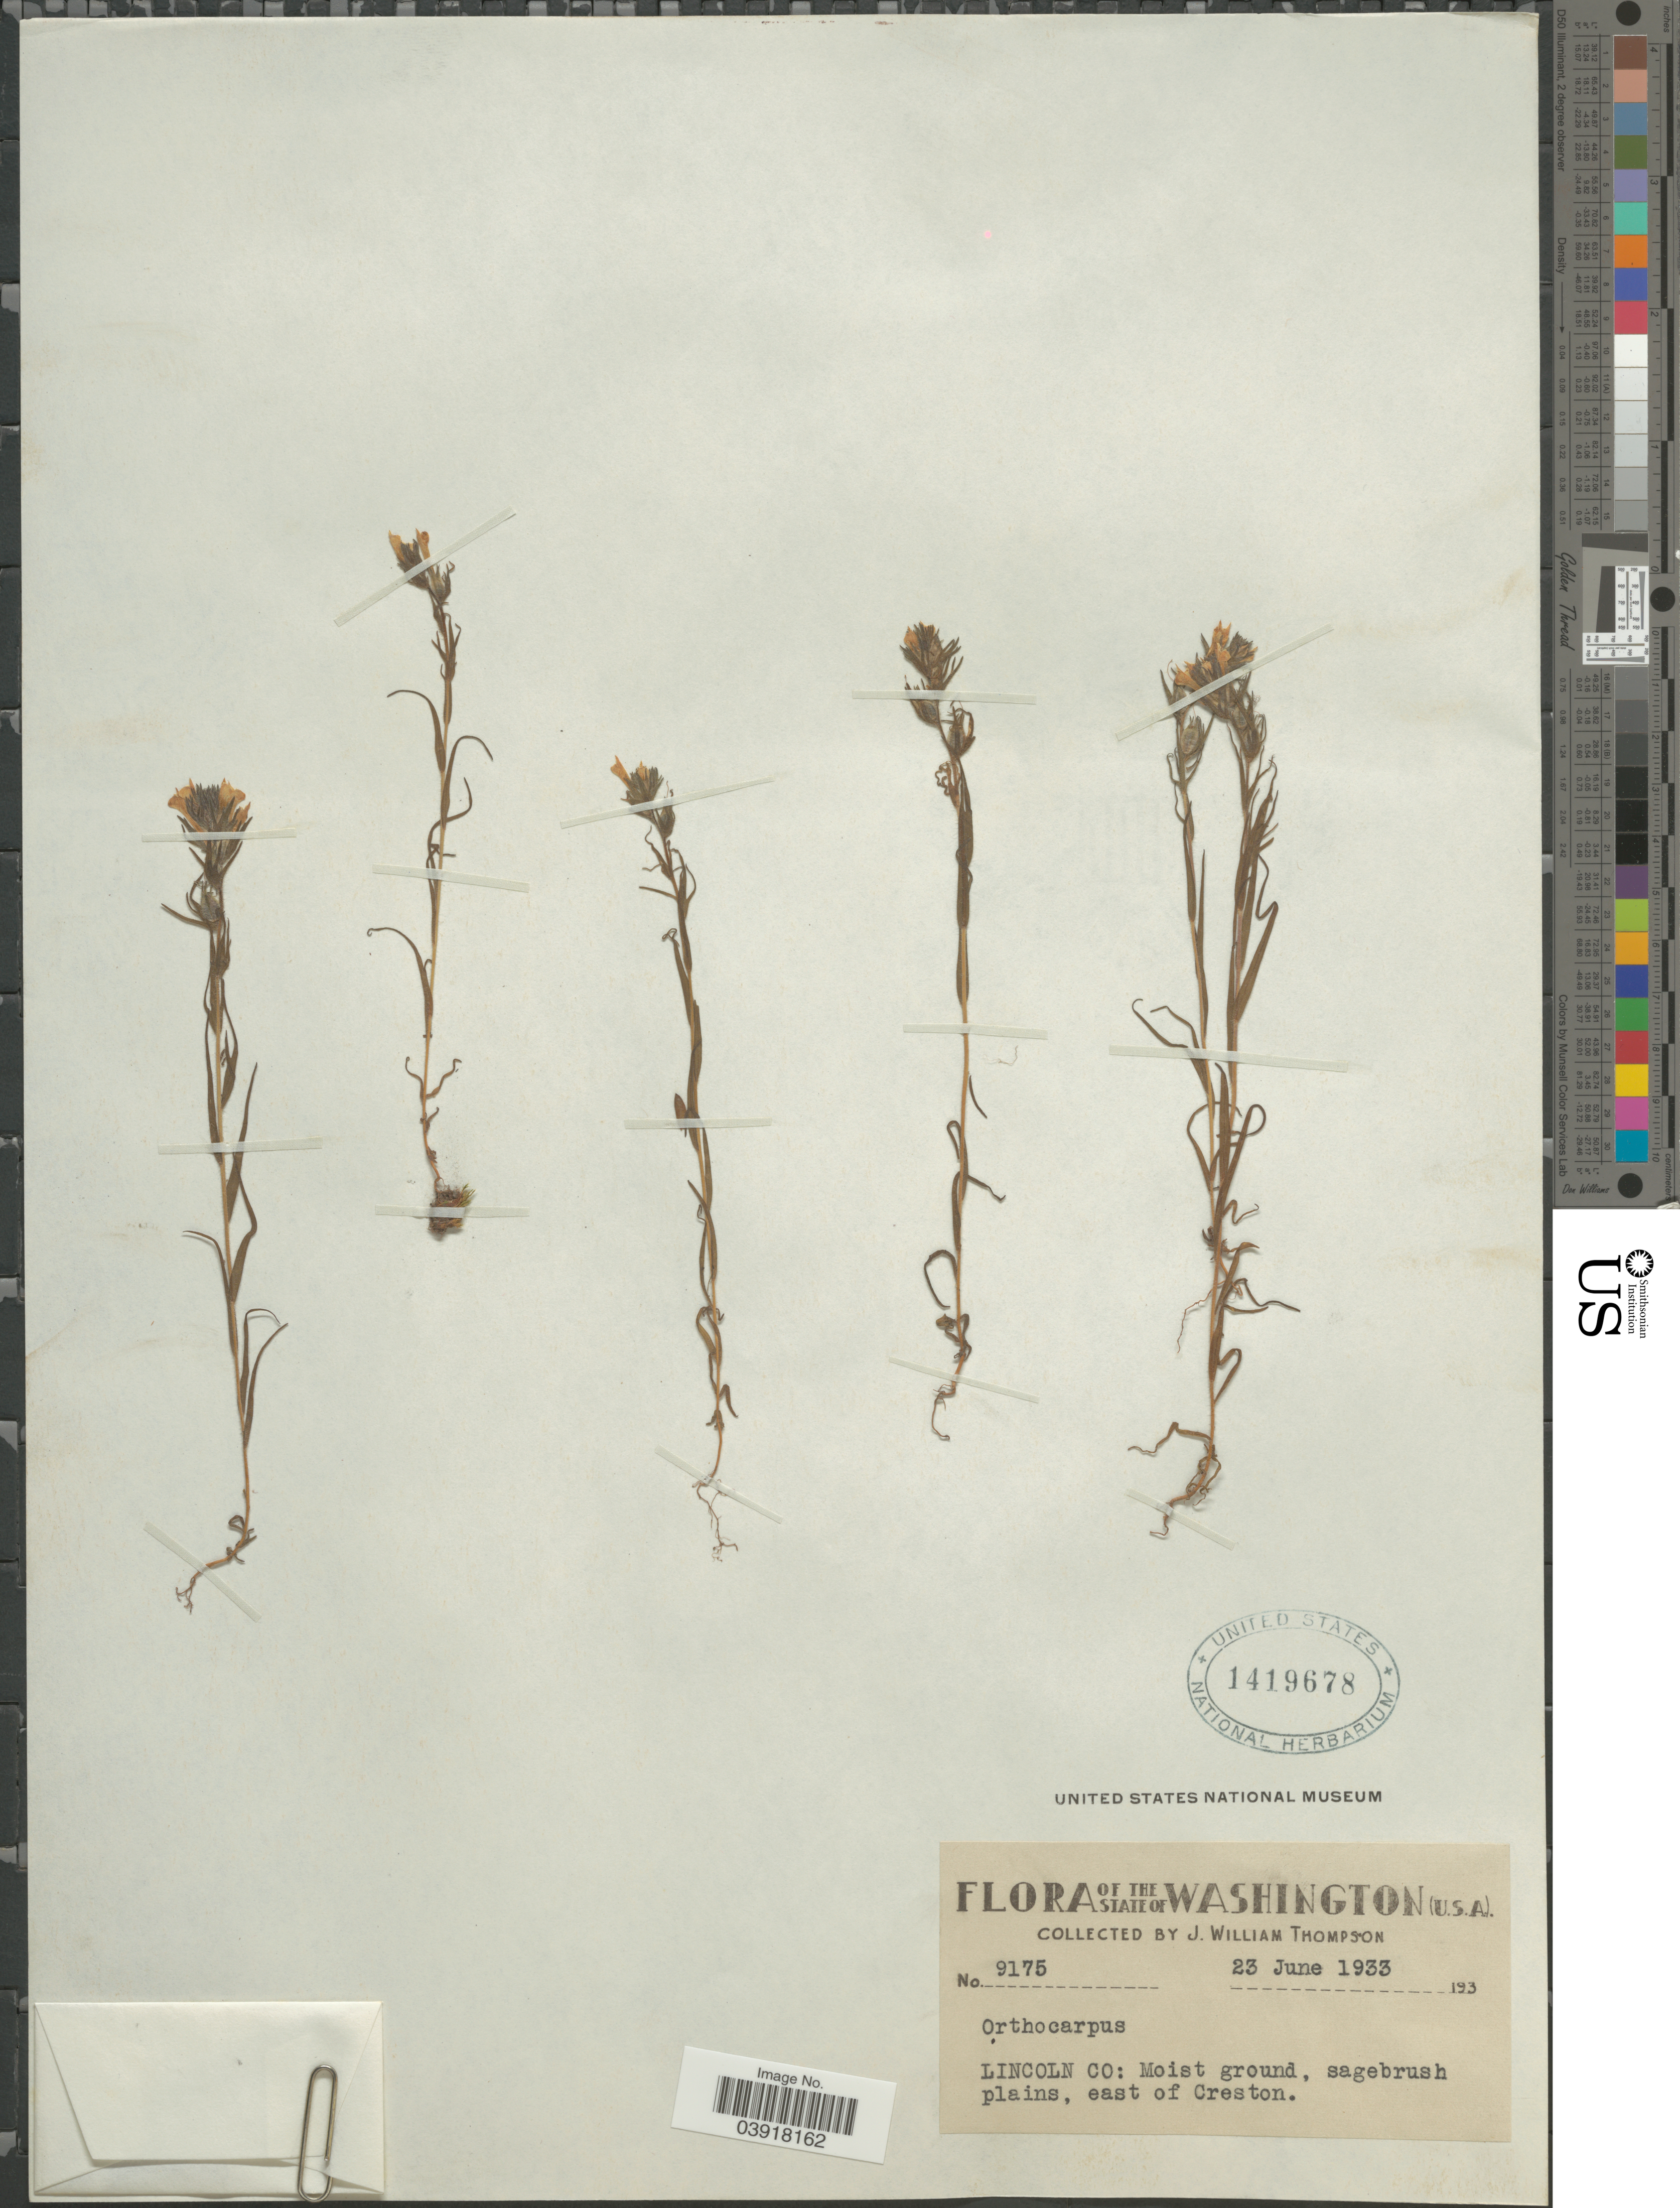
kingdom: Plantae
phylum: Tracheophyta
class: Magnoliopsida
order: Lamiales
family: Orobanchaceae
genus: Orthocarpus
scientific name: Orthocarpus sp.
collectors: J. W. Thompson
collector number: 9175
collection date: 1933-06-23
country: United States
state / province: Washington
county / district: Lincoln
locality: Lincoln Co: Moist ground, sagebrush plains, east of Creston.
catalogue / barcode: US 1419678